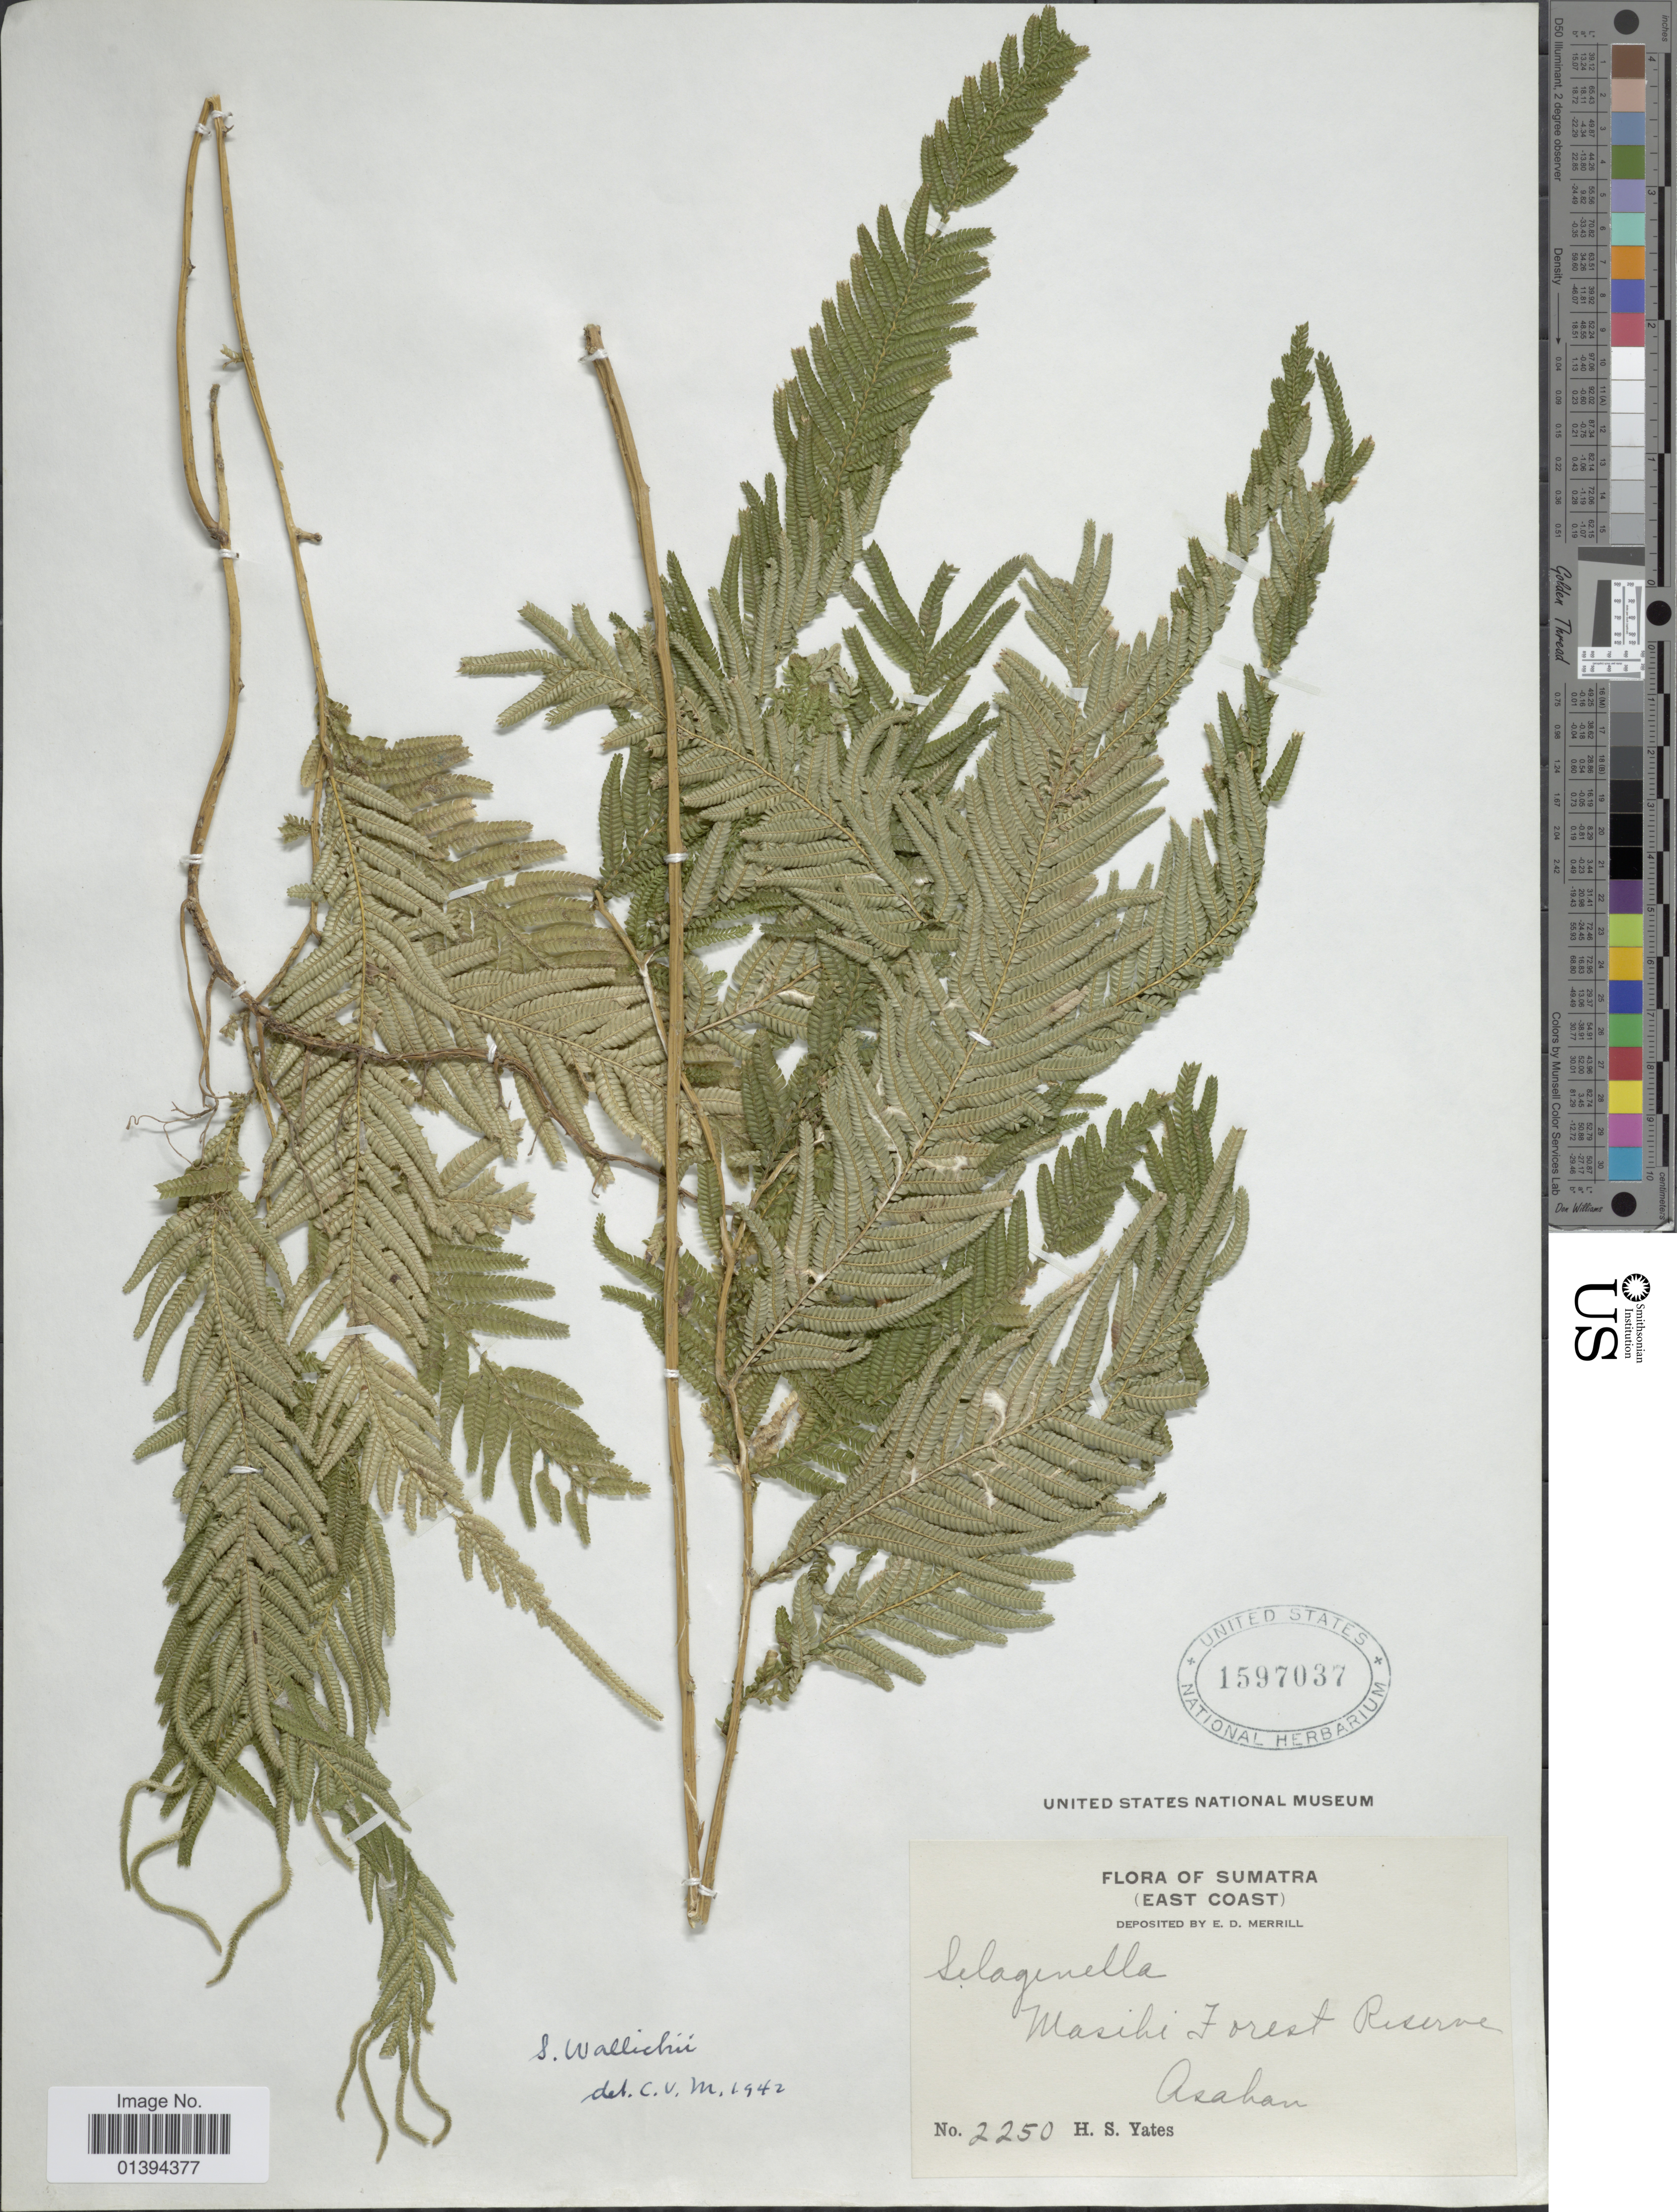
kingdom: Plantae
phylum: Tracheophyta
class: Lycopodiopsida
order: Selaginellales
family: Selaginellaceae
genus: Selaginella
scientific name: Selaginella wallichii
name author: (Hook. & Grev.) Spring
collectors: H. S. Yates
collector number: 2250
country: Indonesia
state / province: Sumatra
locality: East Coast, Asahan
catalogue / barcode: US 1597037